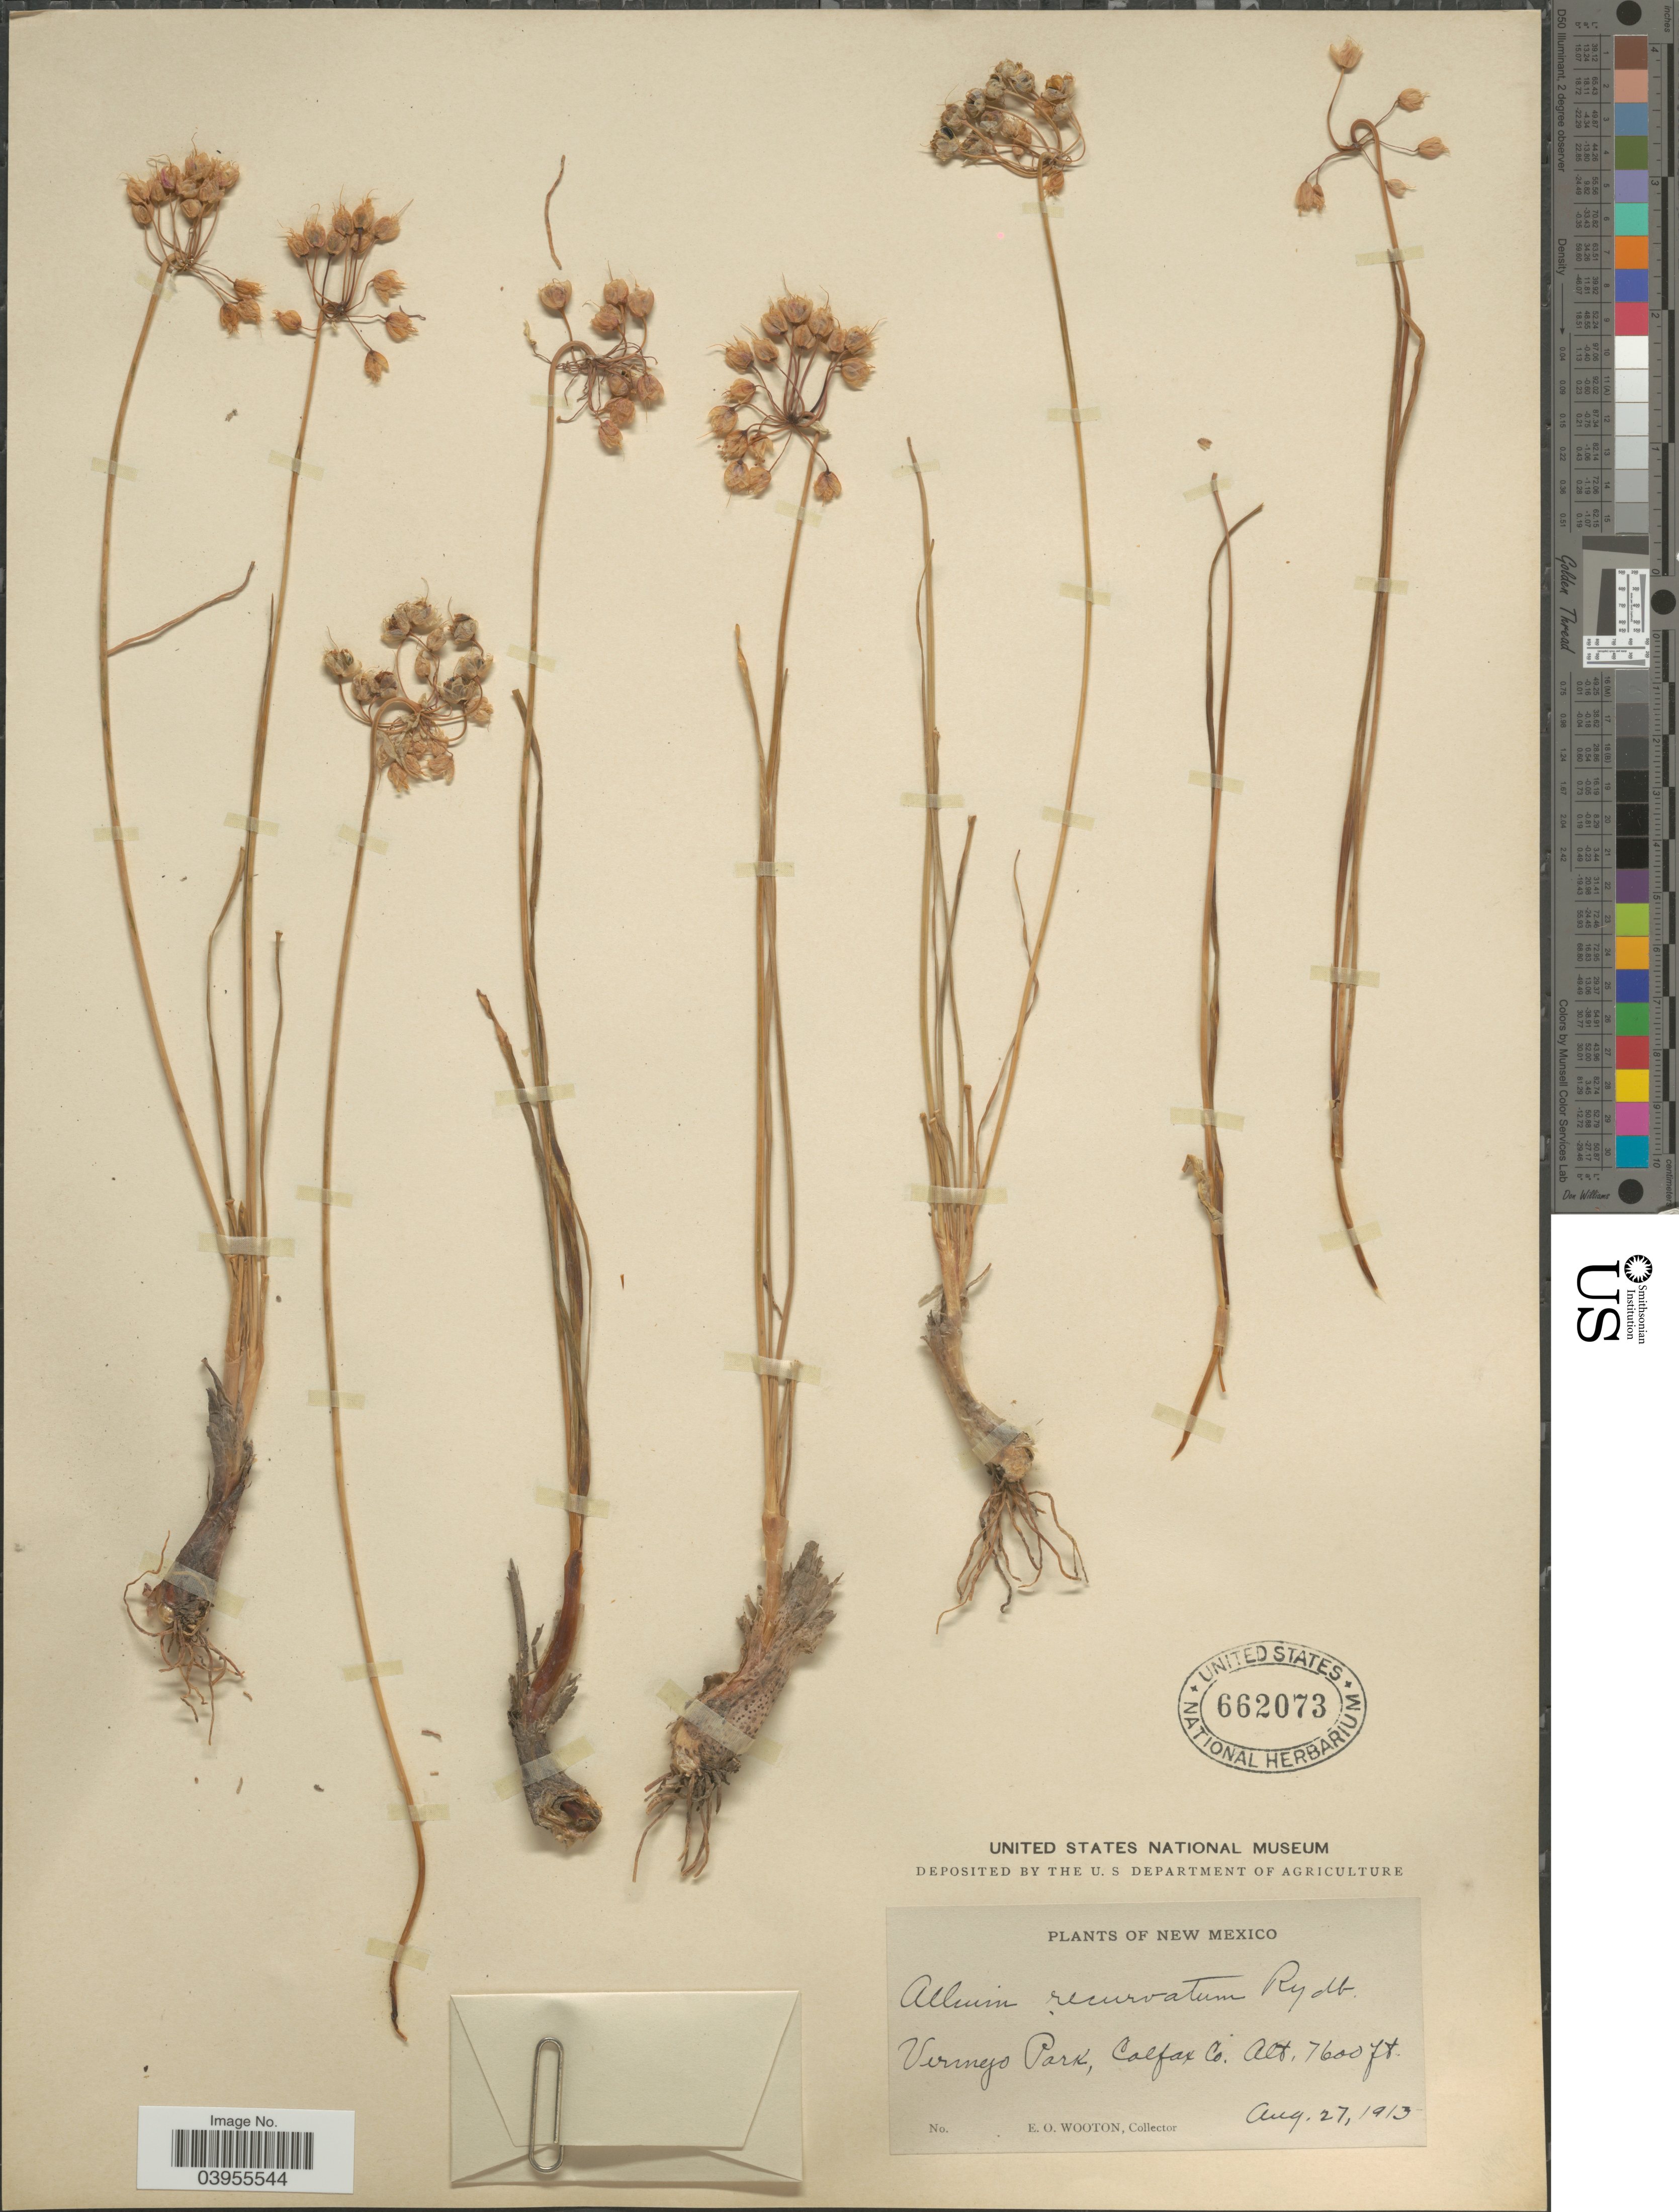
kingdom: Plantae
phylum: Tracheophyta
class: Liliopsida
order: Asparagales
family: Amaryllidaceae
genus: Allium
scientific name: Allium cernuum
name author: Roth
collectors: E. O. Wooton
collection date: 1913-08-27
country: United States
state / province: New Mexico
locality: Vermejo Park, Colfax Co.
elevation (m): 2316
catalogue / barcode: US 662073